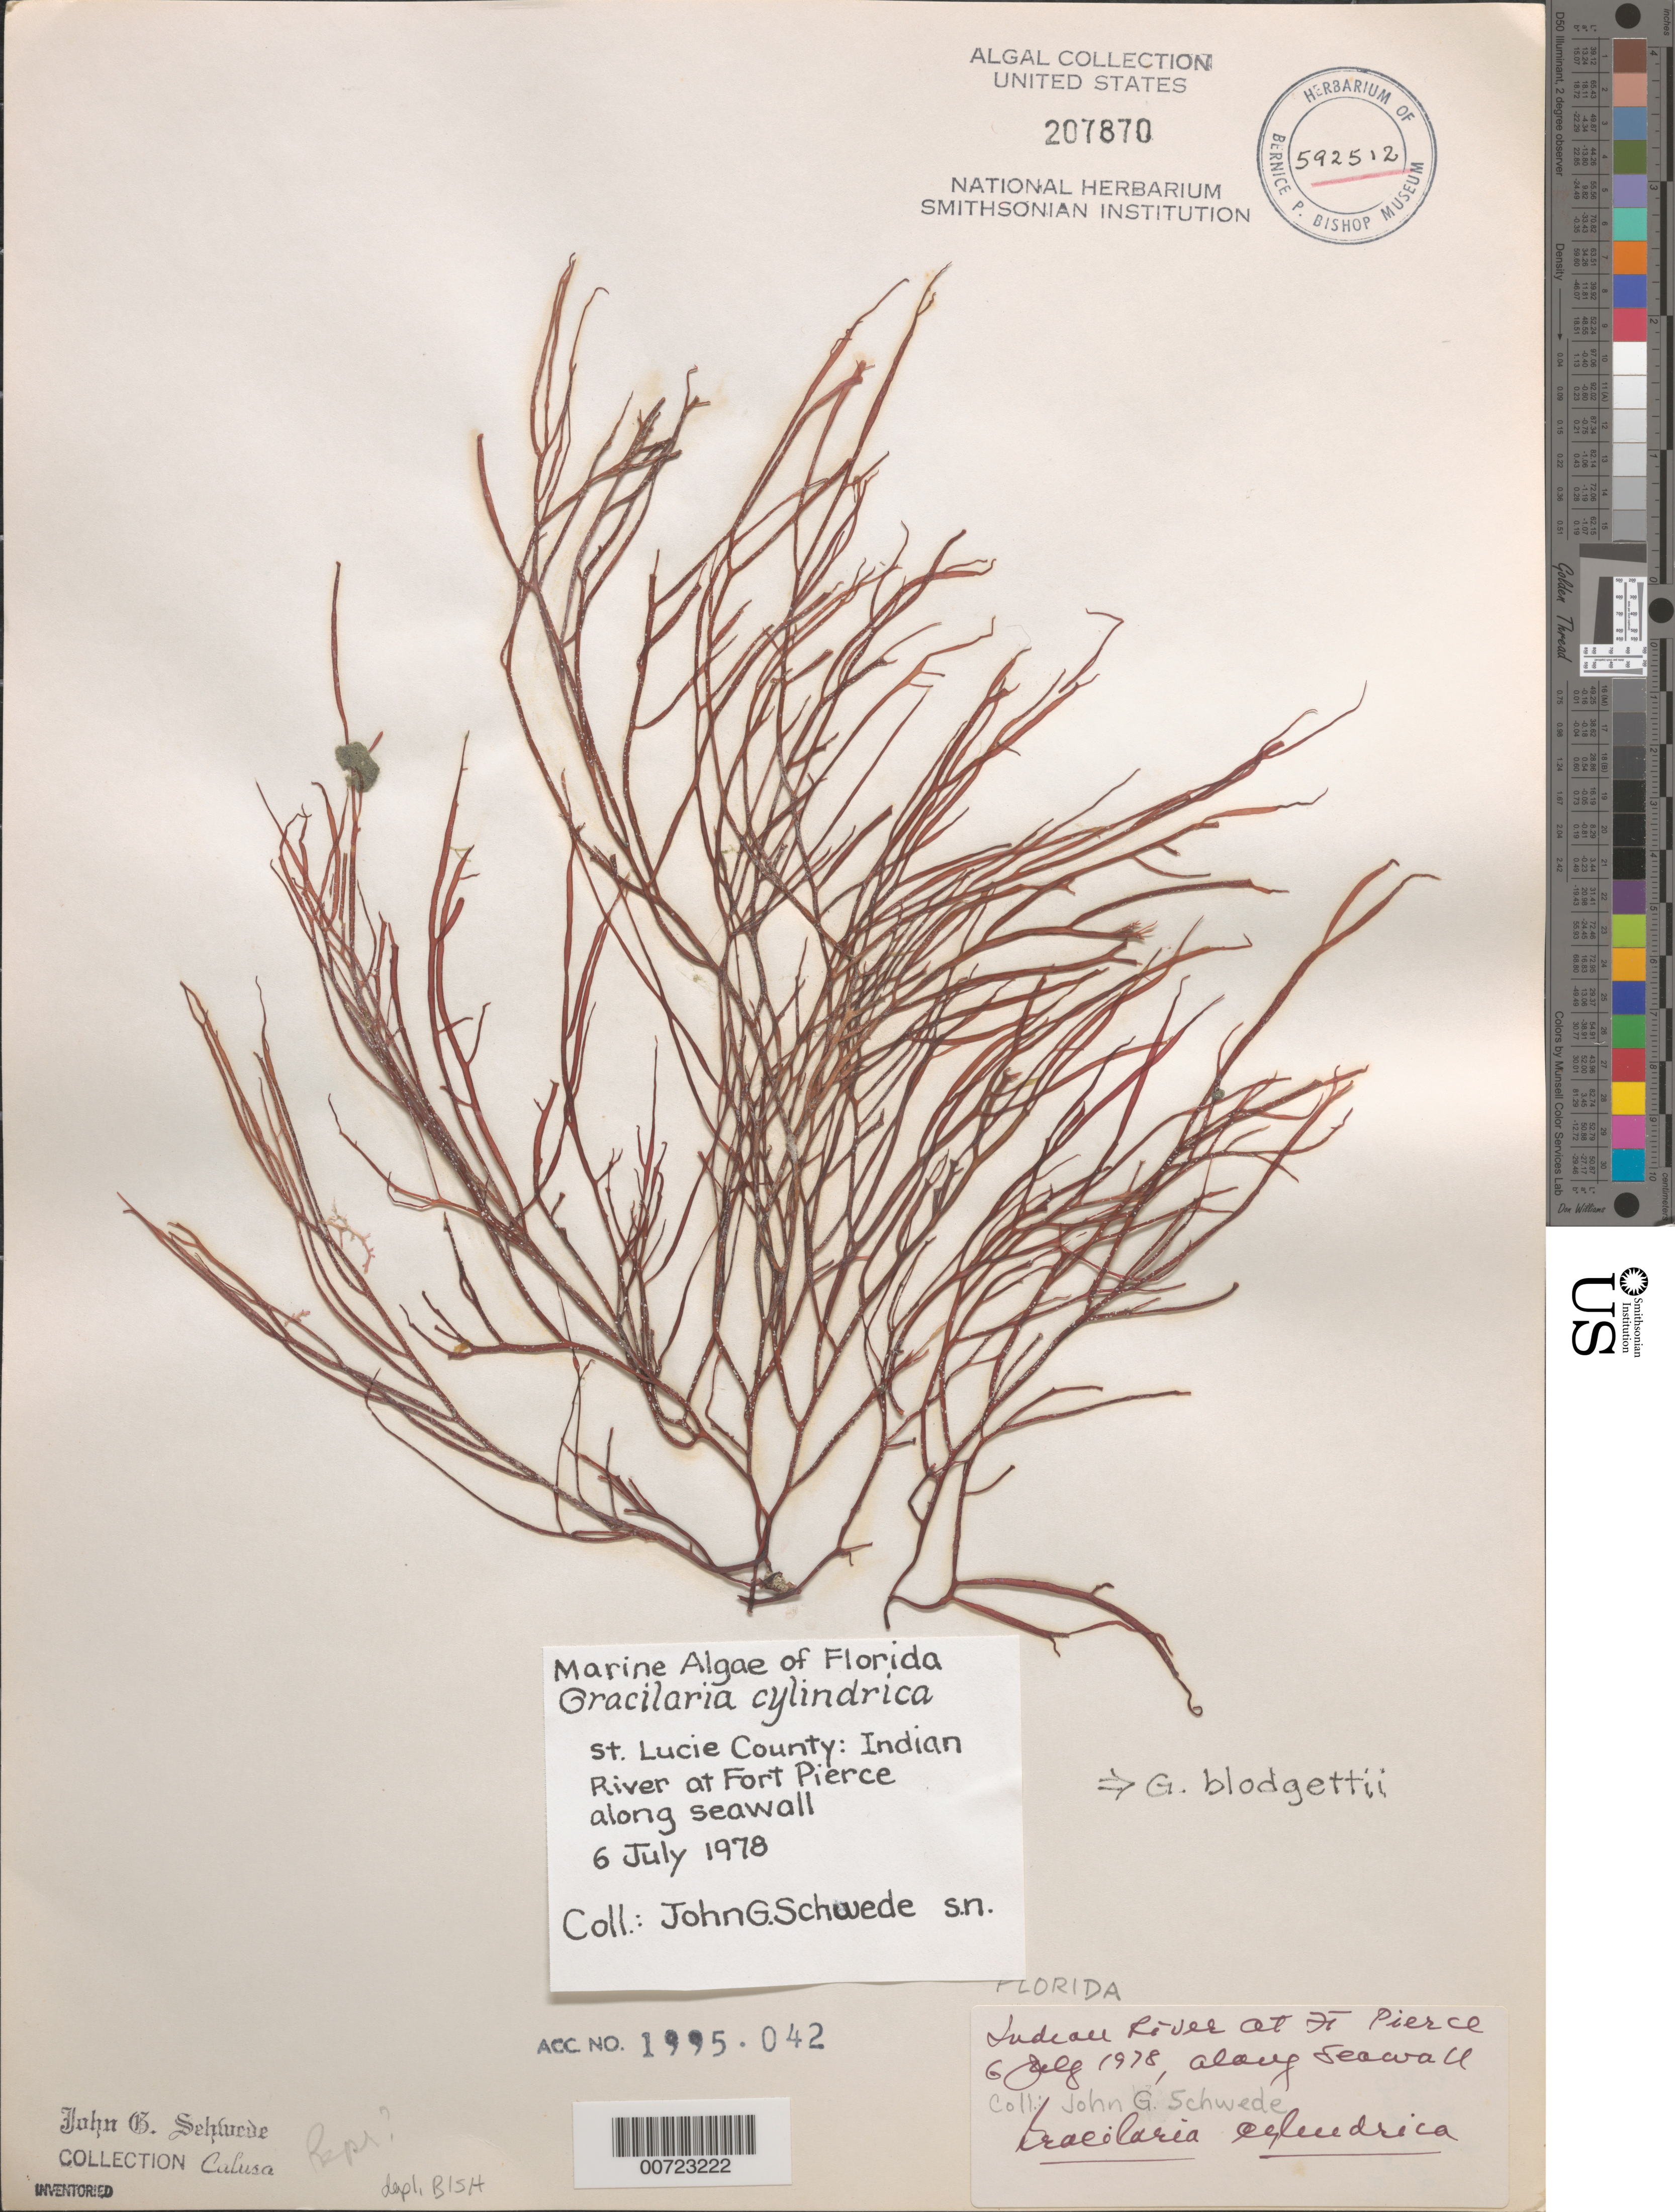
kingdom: Plantae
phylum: Rhodophyta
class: Florideophyceae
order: Gracilariales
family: Gracilariaceae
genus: Gracilaria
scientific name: Gracilaria blodgettii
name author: Harv.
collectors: J. Schwede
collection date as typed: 06 Jul 1978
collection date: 1978-07-06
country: United States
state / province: Florida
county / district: Saint Lucie County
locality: Indian River, Fort Pierce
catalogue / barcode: US 207870